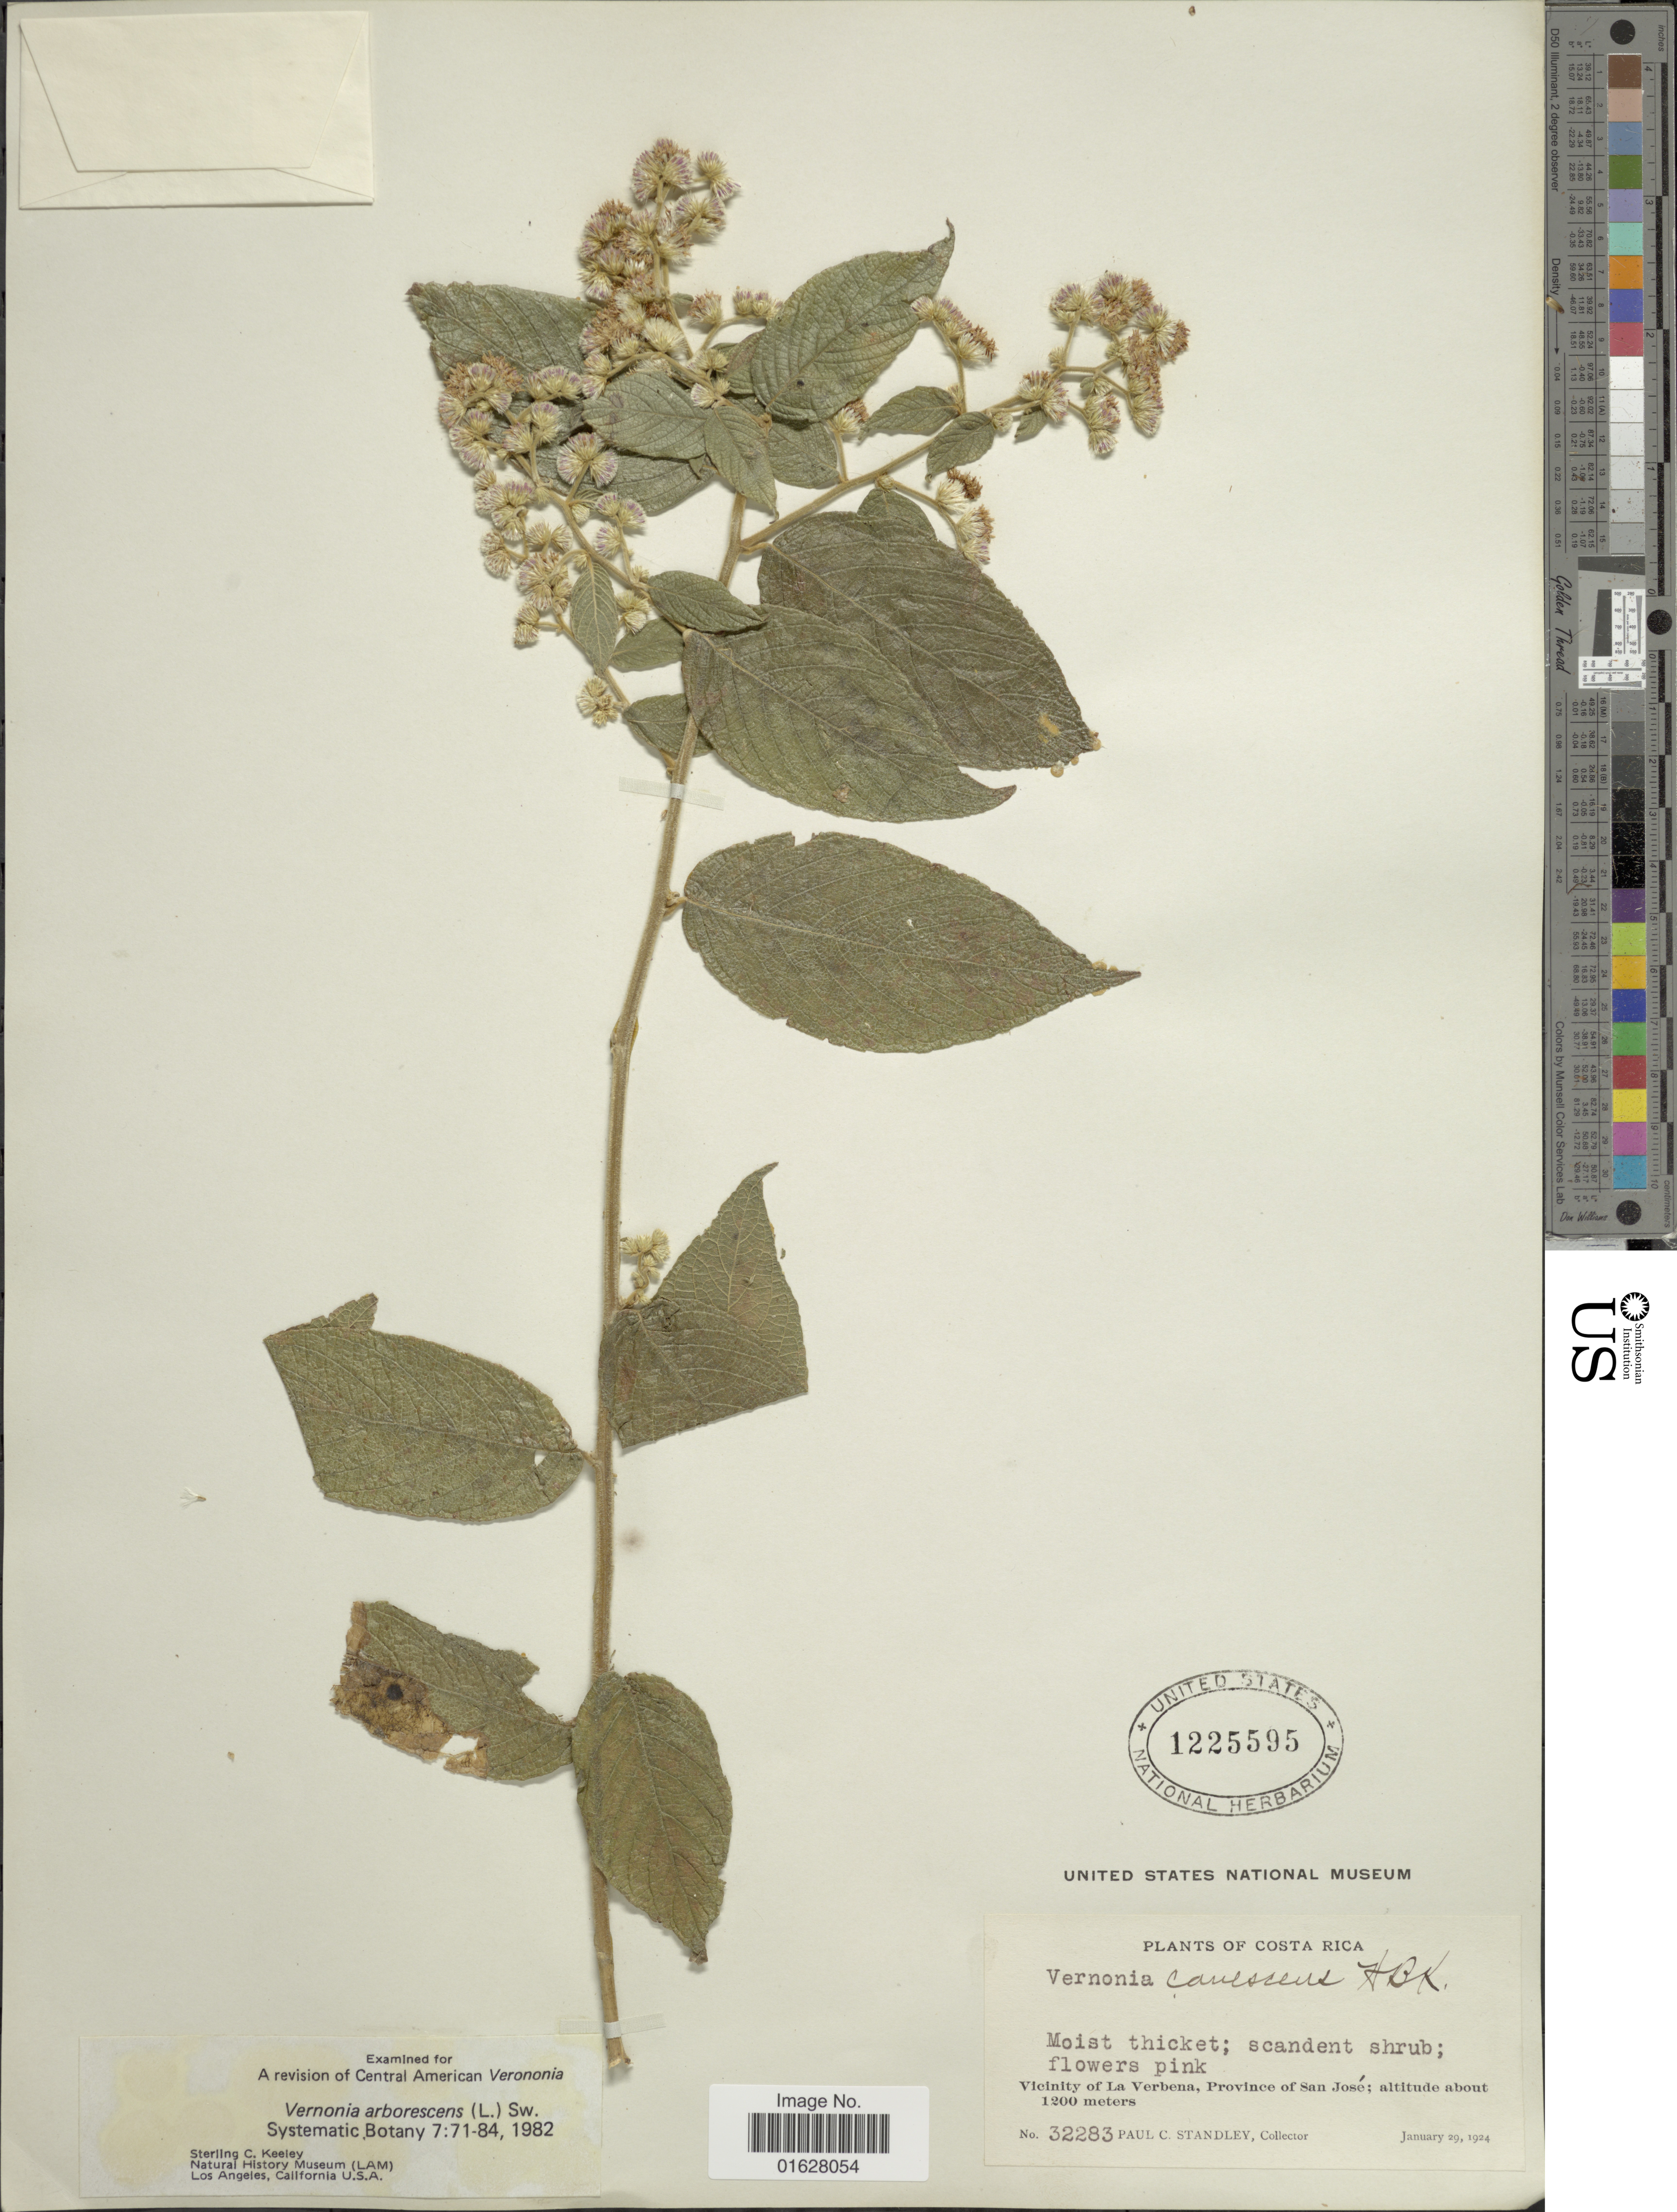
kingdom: Plantae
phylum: Tracheophyta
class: Magnoliopsida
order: Asterales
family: Asteraceae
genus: Lepidaploa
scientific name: Lepidaploa canescens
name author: (Kunth) H. Rob.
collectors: P. C. Standley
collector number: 32283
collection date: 1924-01-29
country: Costa Rica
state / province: San José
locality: Costa Rica. Vicinity of La Verbena, Province of San José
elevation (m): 1200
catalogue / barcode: US 1225595